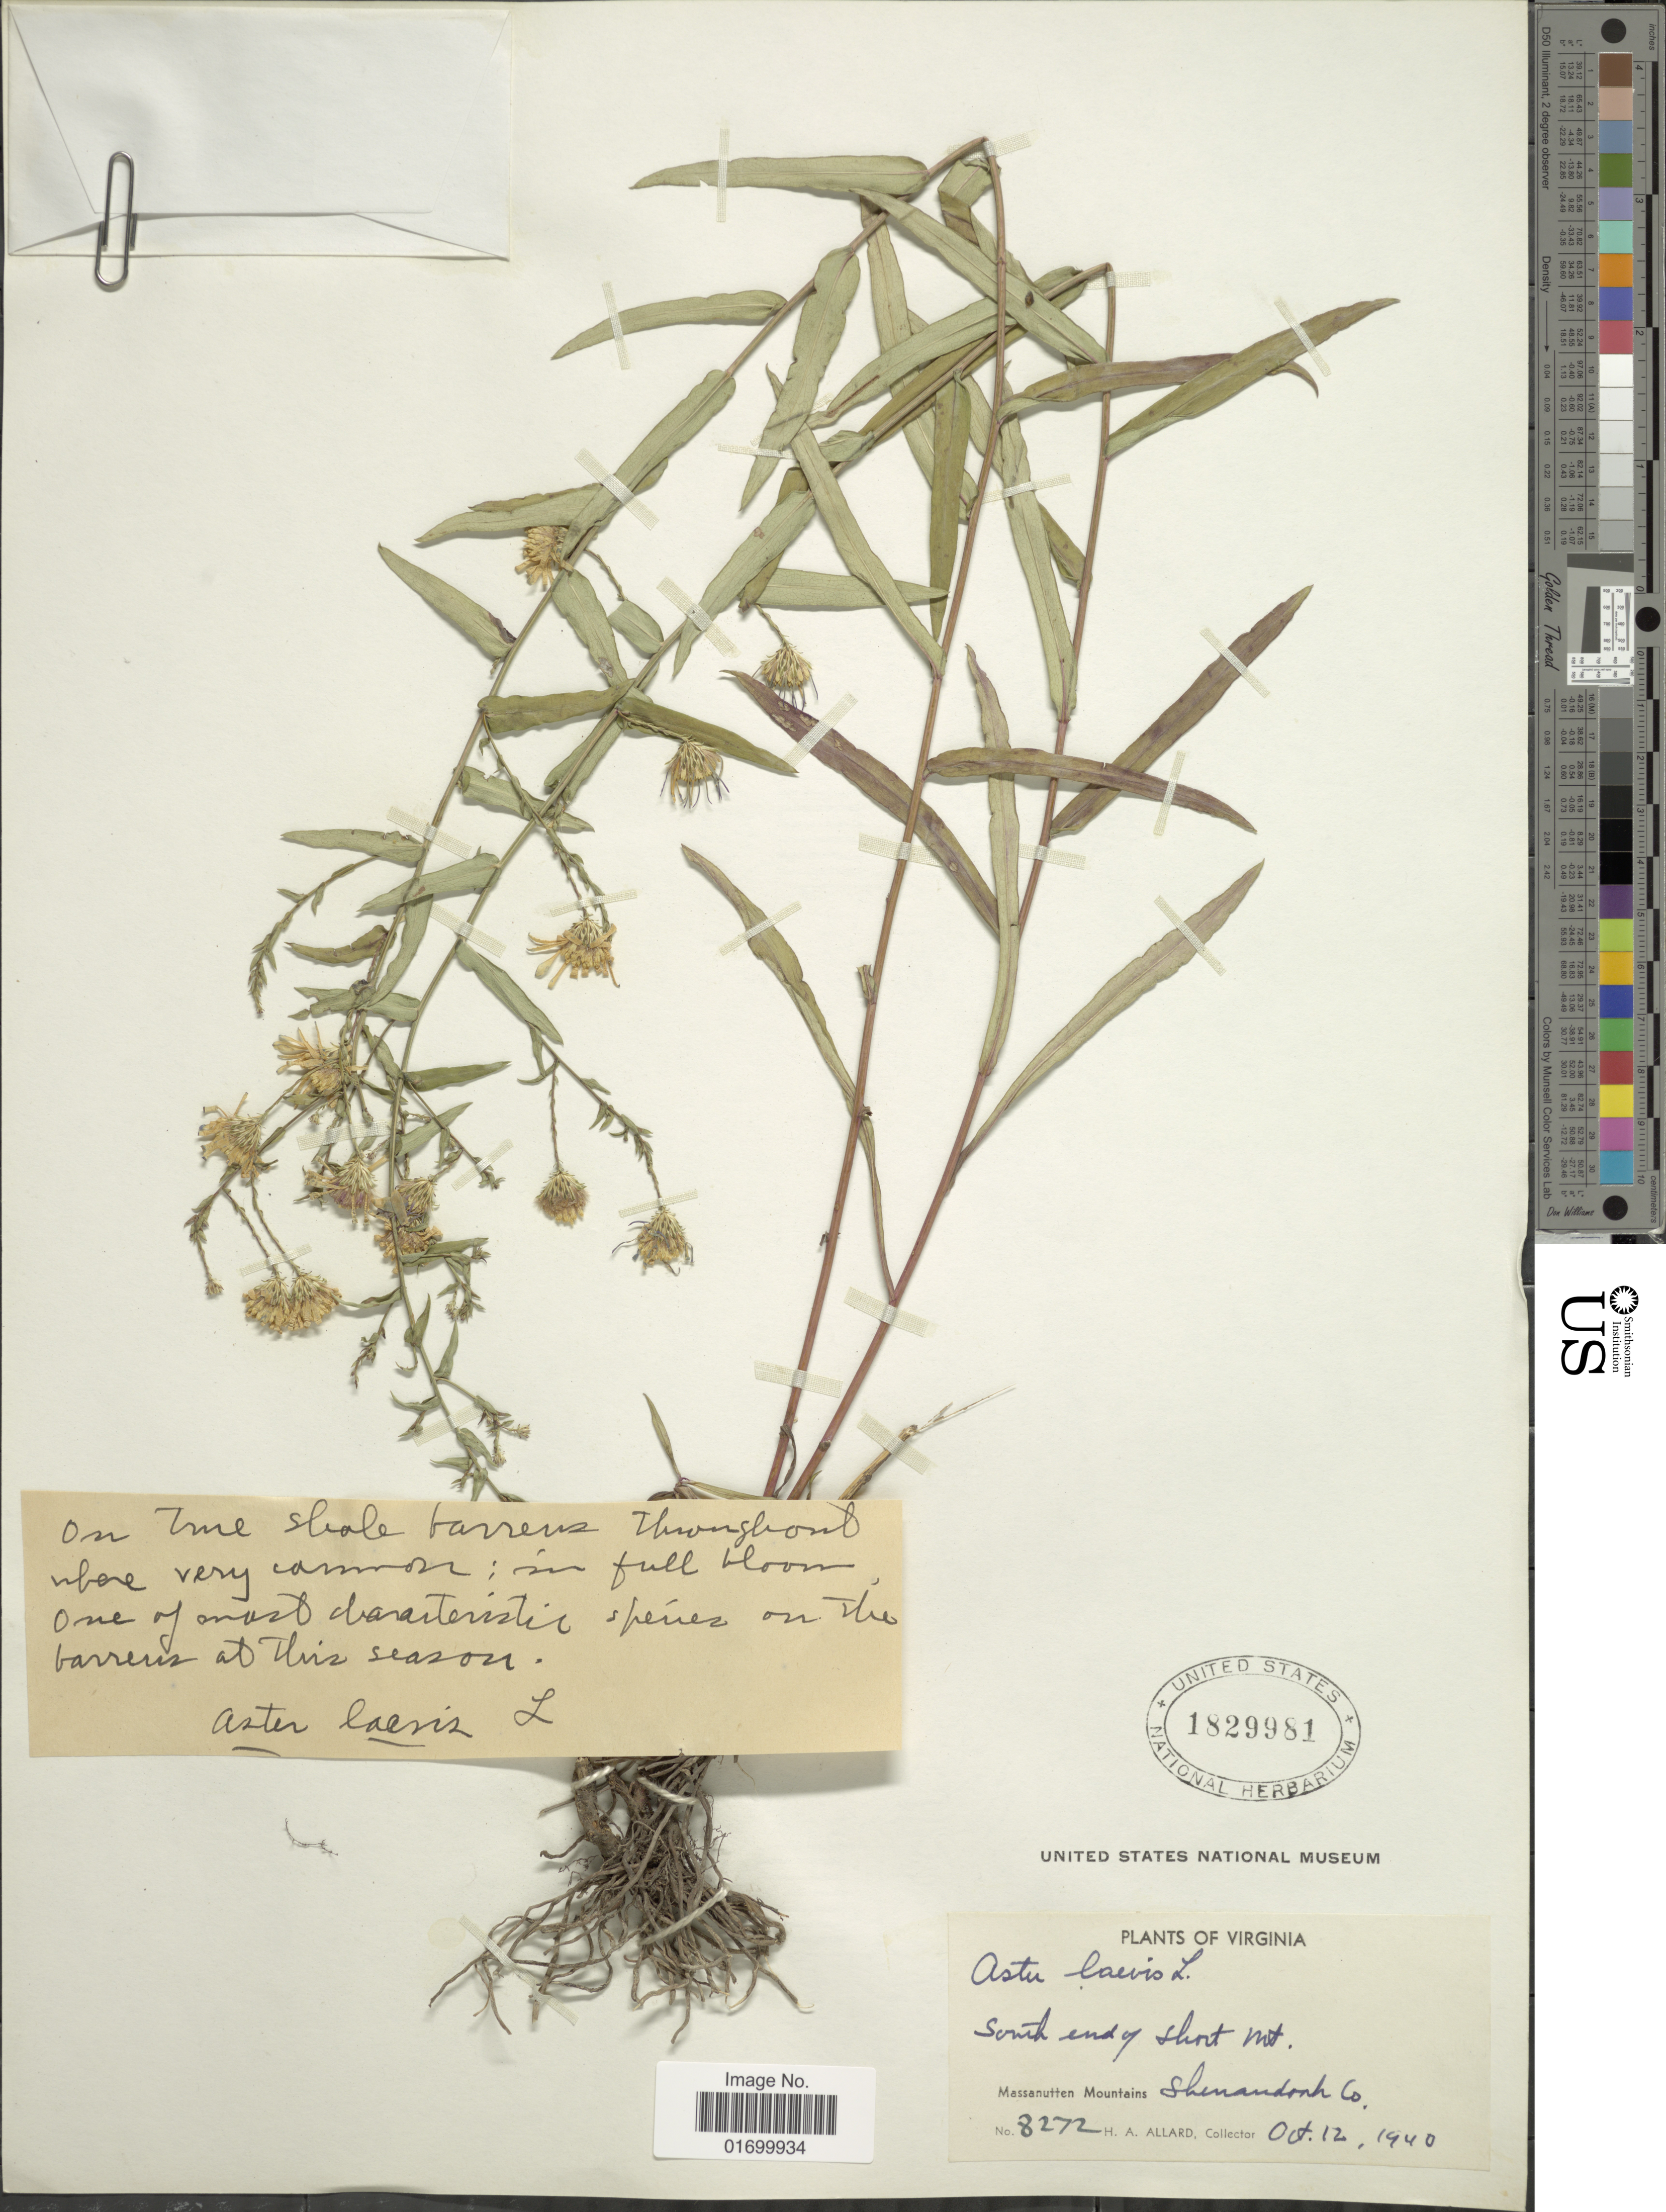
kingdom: Plantae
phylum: Tracheophyta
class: Magnoliopsida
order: Asterales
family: Asteraceae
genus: Symphyotrichum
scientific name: Symphyotrichum laeve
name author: (L.) Á. Löve & D. Löve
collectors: H. A. Allard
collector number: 8272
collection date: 1940-10-12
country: United States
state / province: Virginia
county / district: Shenandoah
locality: South end of Short Mt., Massanutten Mountains, Shenandork Co.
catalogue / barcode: US 1829981